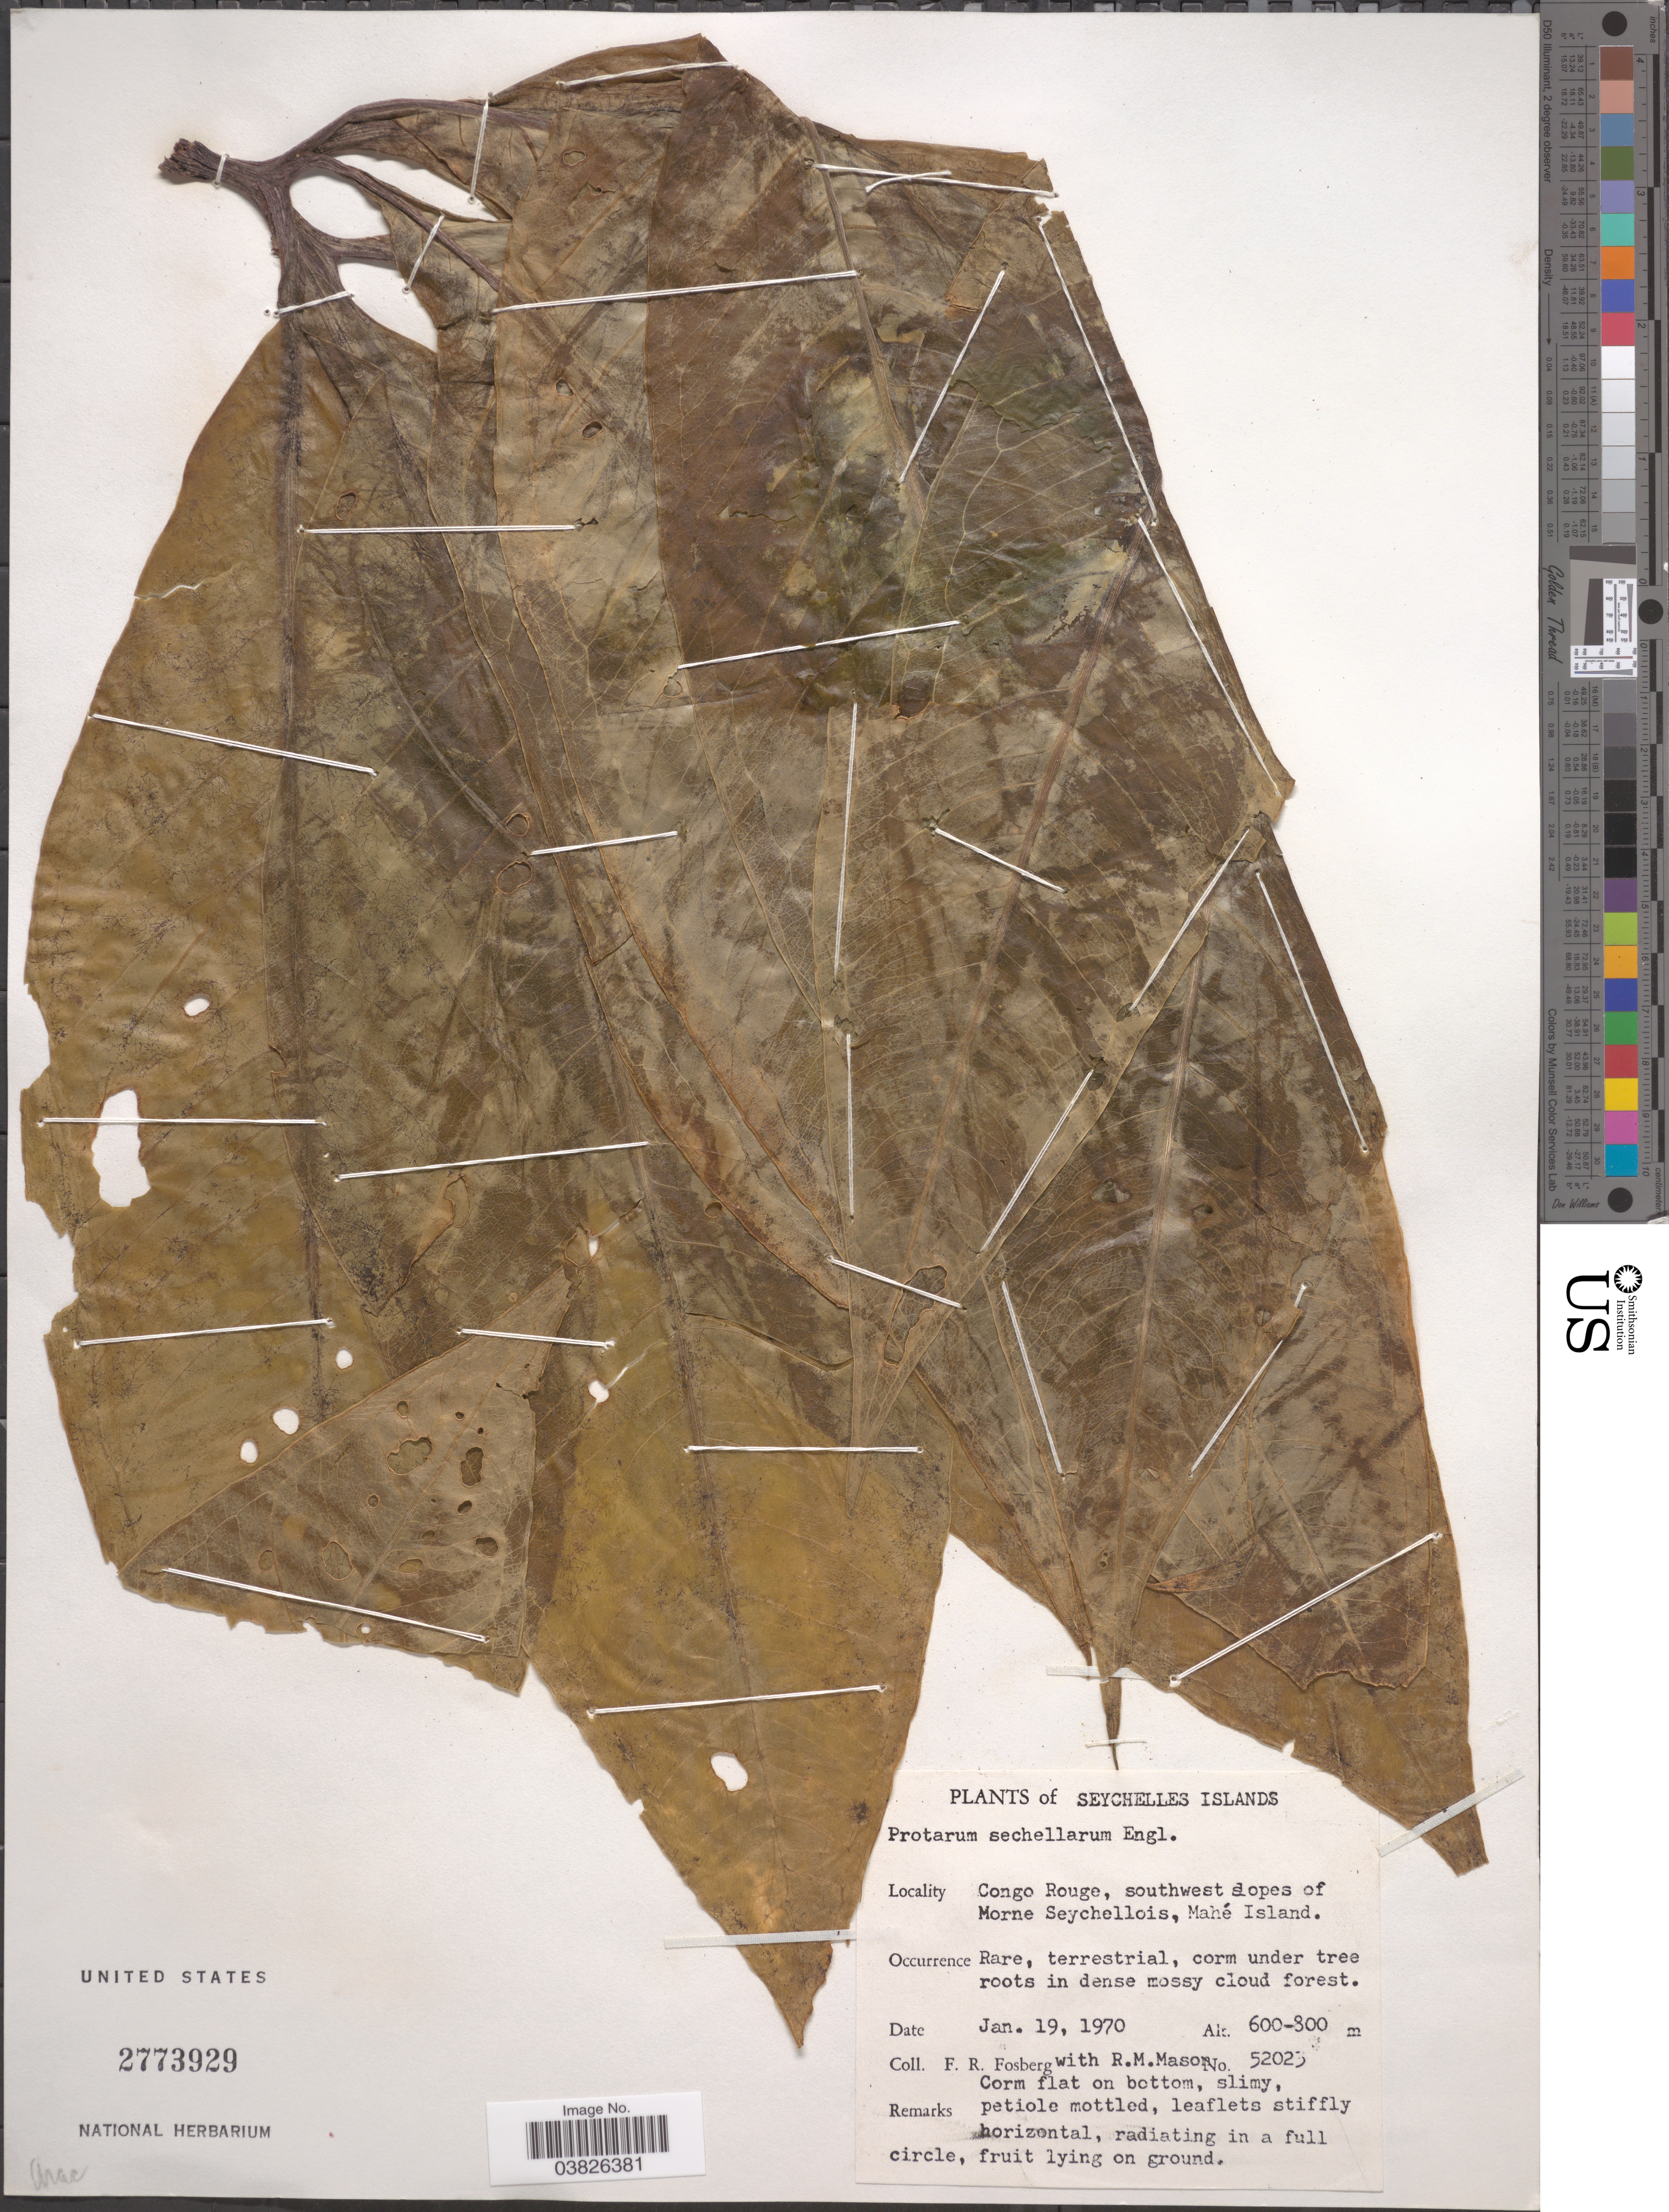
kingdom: Plantae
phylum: Tracheophyta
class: Liliopsida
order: Alismatales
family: Araceae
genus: Protarum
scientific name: Protarum sechellarum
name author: Engl.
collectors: F. R. Fosberg & R. Mason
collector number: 52025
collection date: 1970-01-19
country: Seychelles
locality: Seychelles Islands. Congo Rouge, southwest slopes of Morne Seychellois, Mahé Island.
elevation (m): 600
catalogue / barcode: US 2773929